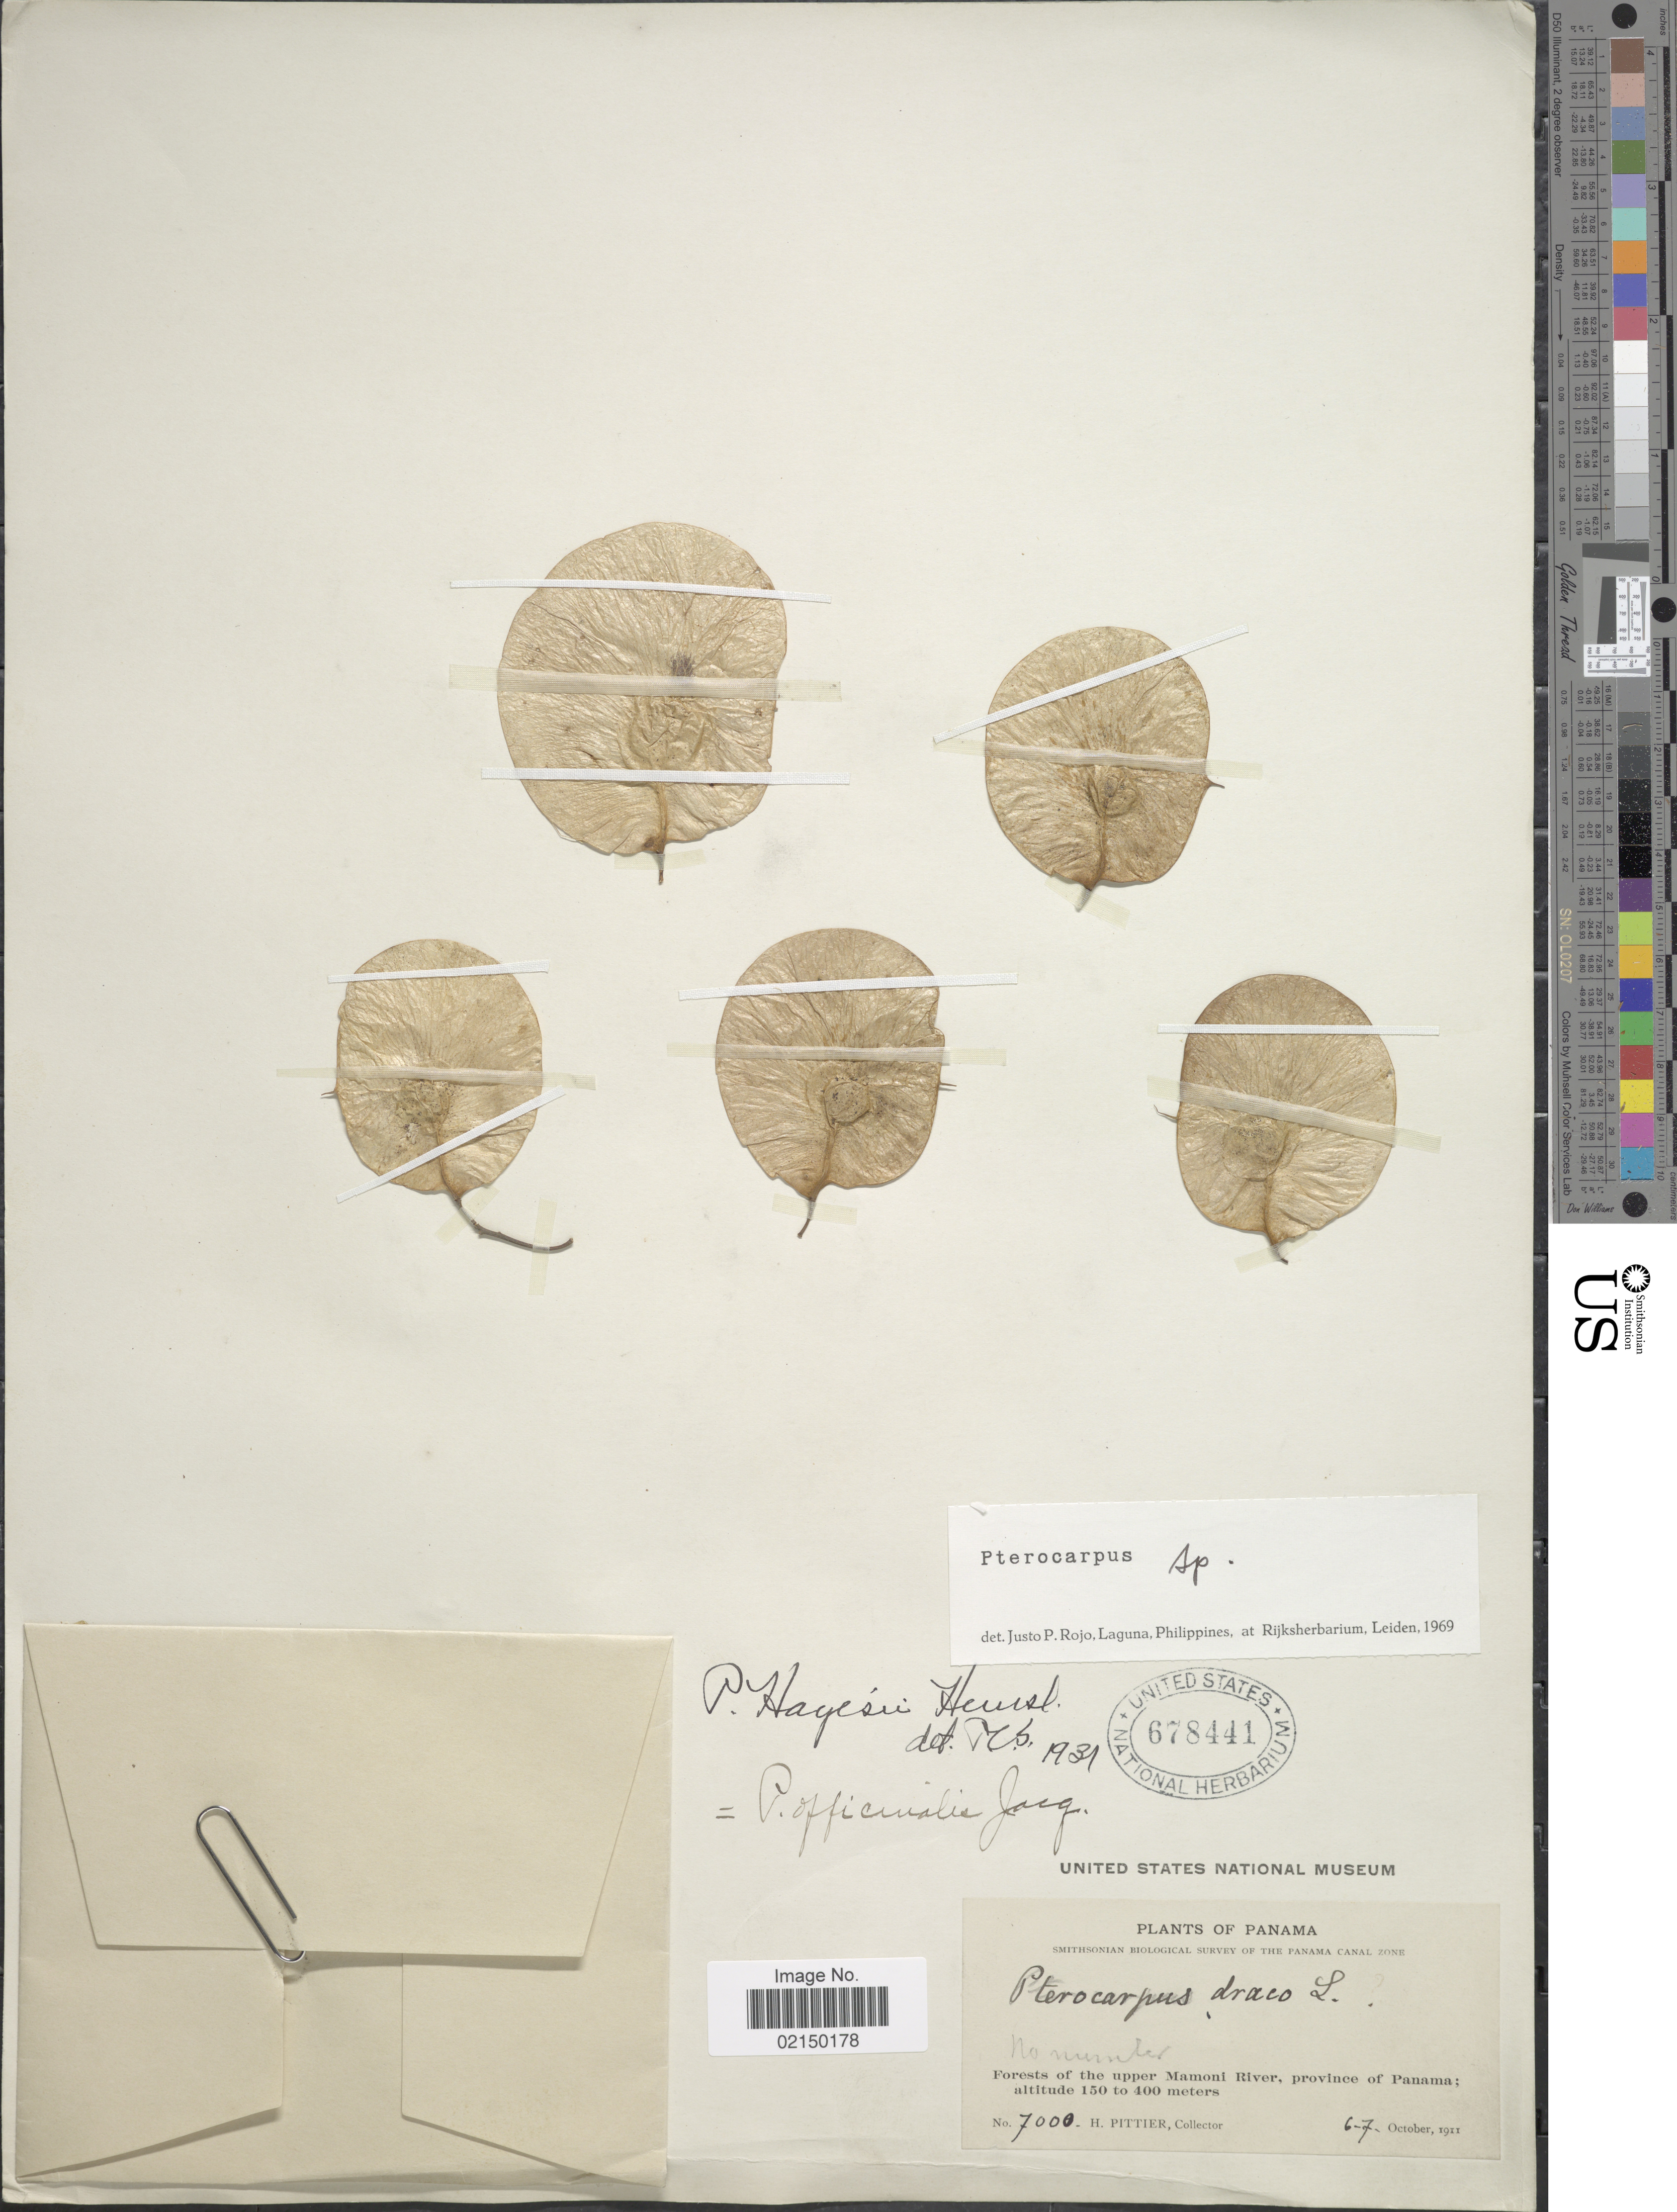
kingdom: Plantae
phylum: Tracheophyta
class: Magnoliopsida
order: Fabales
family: Fabaceae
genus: Pterocarpus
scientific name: Pterocarpus officinalis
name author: Jacq.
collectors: H. F. Pittier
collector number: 7000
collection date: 1911-10-06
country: Panama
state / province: Panamá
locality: Panama Canal Zone, forest of the upper Mamoni River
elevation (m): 150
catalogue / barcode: US 678441